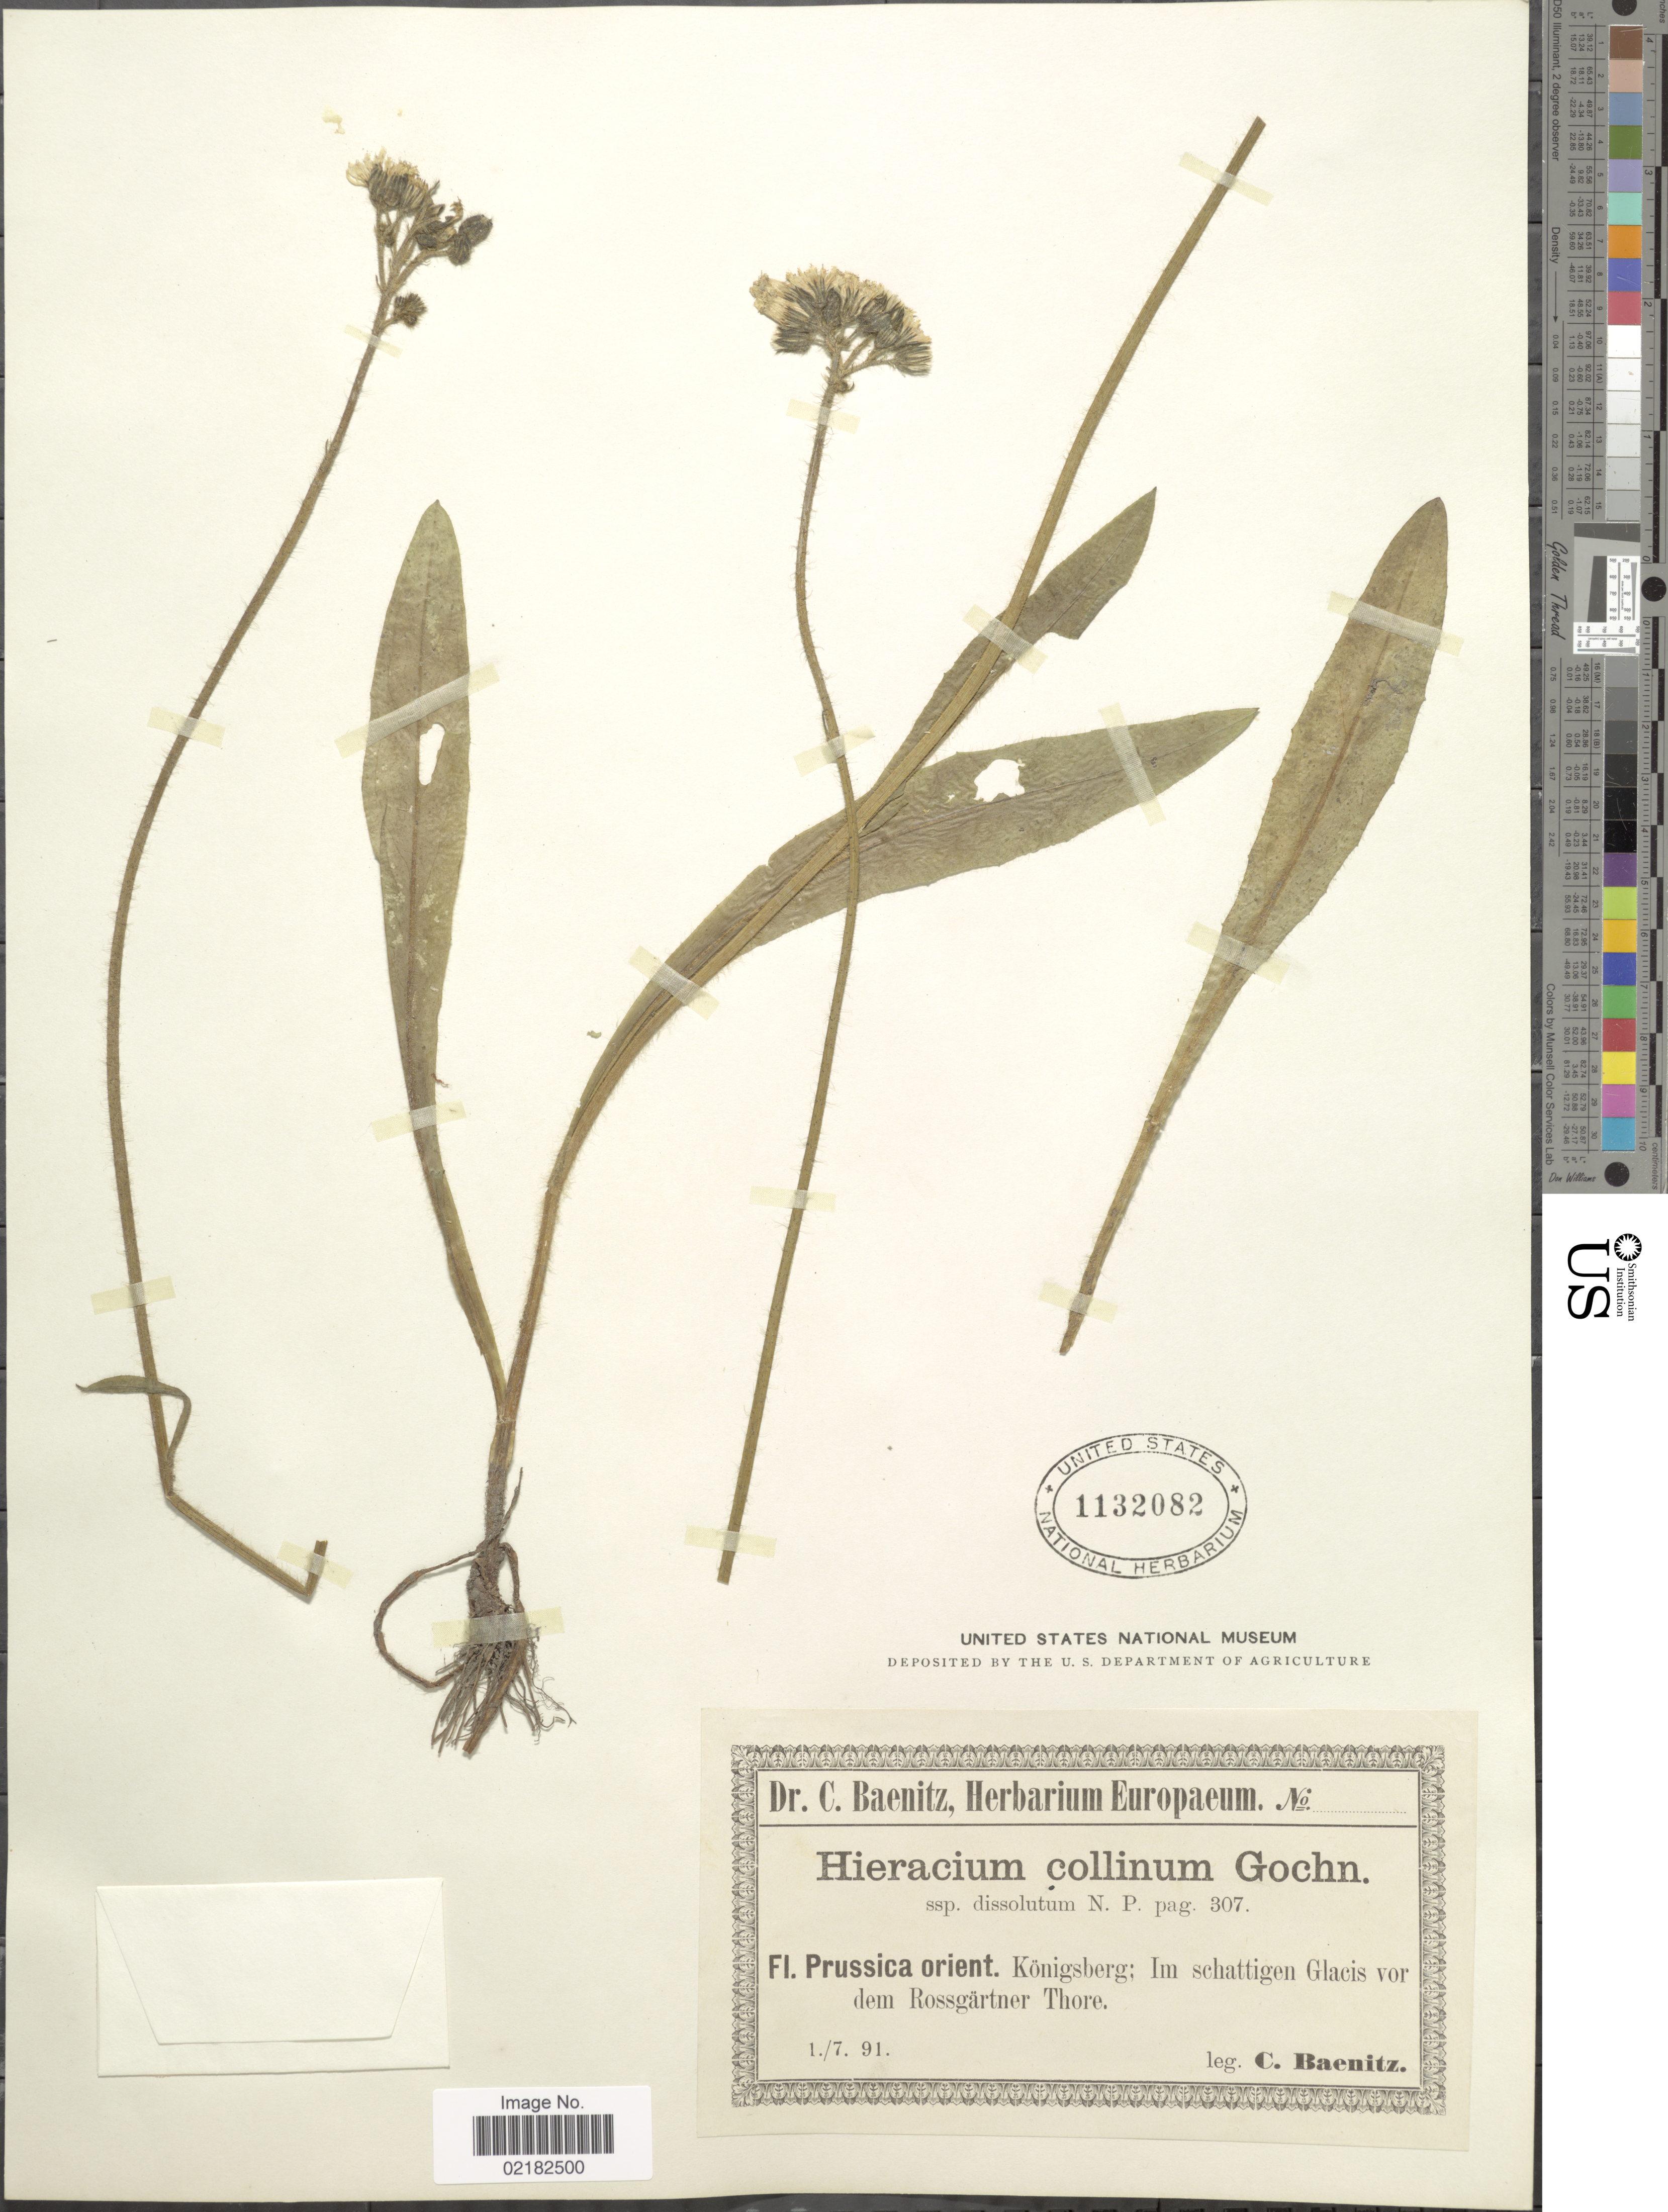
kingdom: Plantae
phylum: Tracheophyta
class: Magnoliopsida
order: Asterales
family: Asteraceae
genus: Pilosella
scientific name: Pilosella cymosa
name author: (L.) F.W. Schultz & Sch. Bip.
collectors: C. G. Baenitz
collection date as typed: Transcribed d/m/y: 1/7/91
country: Germany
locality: Prussica orient., Konigsberg, Glacis vor dem Rossgartner Thore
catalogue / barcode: US 1132082